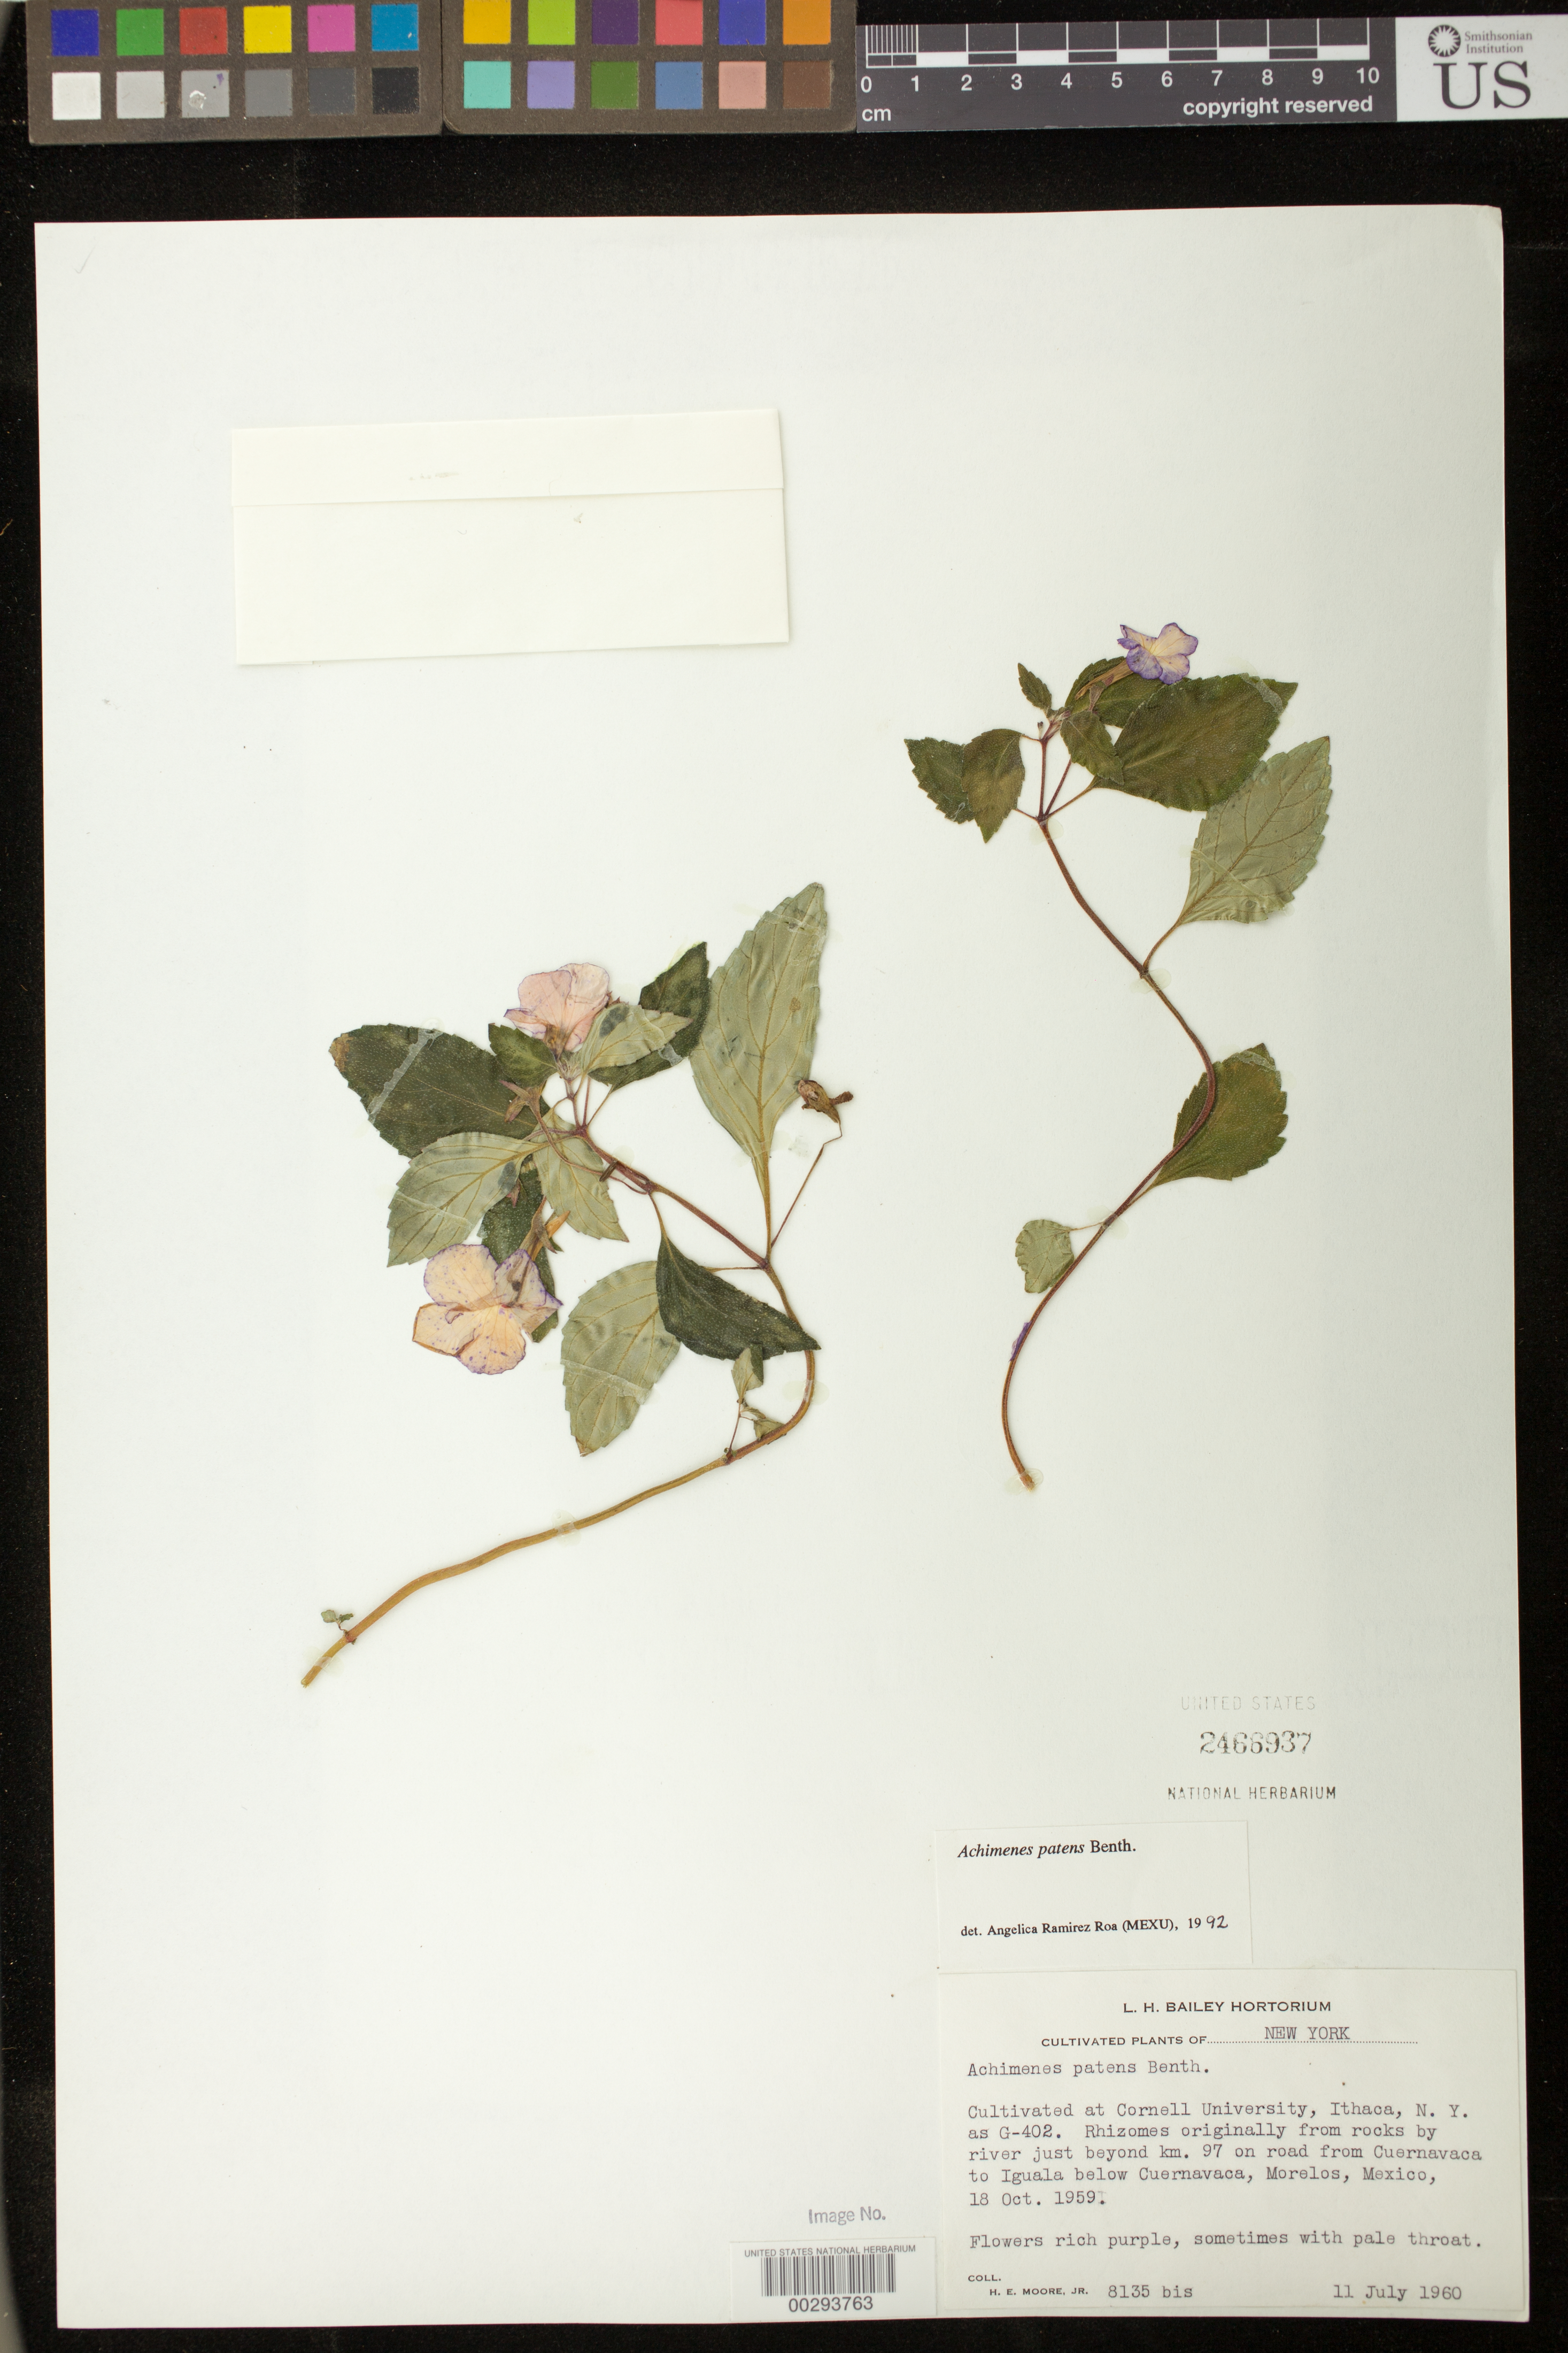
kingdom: Plantae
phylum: Tracheophyta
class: Magnoliopsida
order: Lamiales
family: Gesneriaceae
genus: Achimenes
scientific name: Achimenes patens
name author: Benth.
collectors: H. E. Moore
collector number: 8135 bis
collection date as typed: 11 Jul 1960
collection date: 1960-07-11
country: Mexico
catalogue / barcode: US 2466937